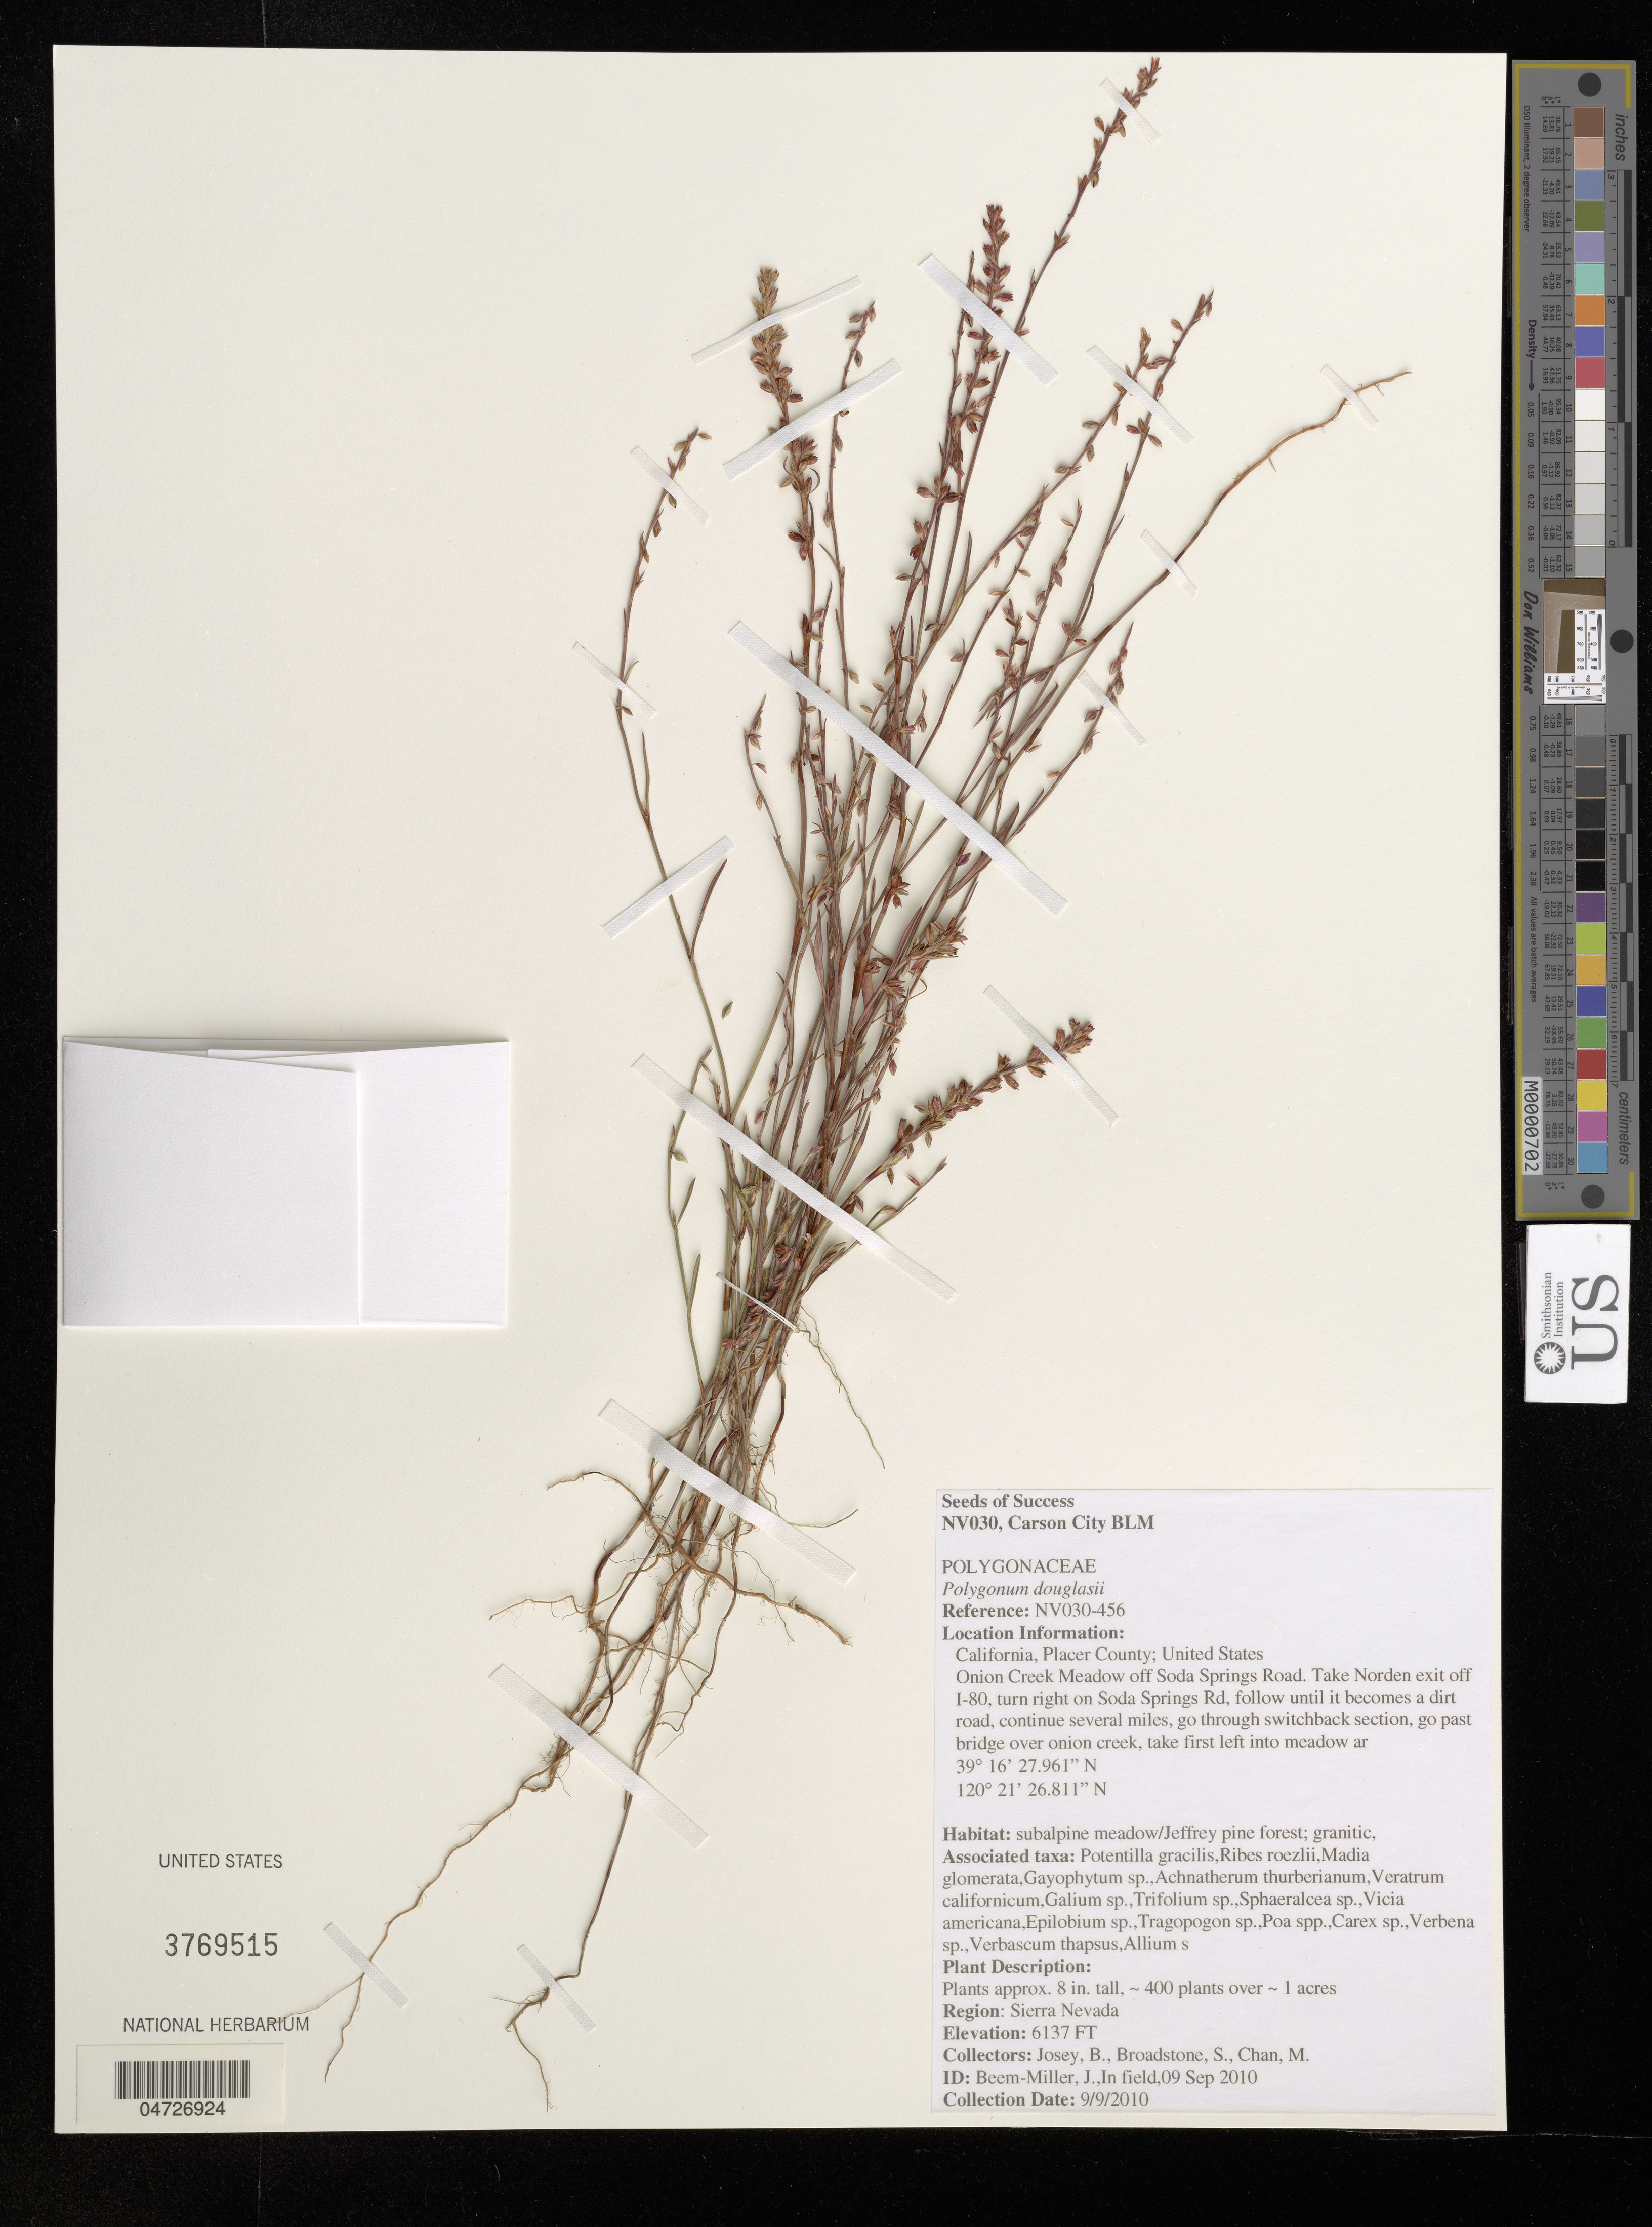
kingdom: Plantae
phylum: Tracheophyta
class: Magnoliopsida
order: Caryophyllales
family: Polygonaceae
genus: Polygonum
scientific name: Polygonum douglasii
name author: Greene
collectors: B. Josey, S. Broadstone & M. Chan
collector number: NV030-456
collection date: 2010-09-09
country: United States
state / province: California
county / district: Placer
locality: Placer County. Onion Creek Meadow off Soda Springs Road. Take Norden exit off I-80, turn right on Soda Springs Rd, follow until it becomes a dirt road, continue several miles, go through switchback section, go past bridge over onion creek, take first left into meadow ar.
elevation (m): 1871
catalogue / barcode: US 3769515